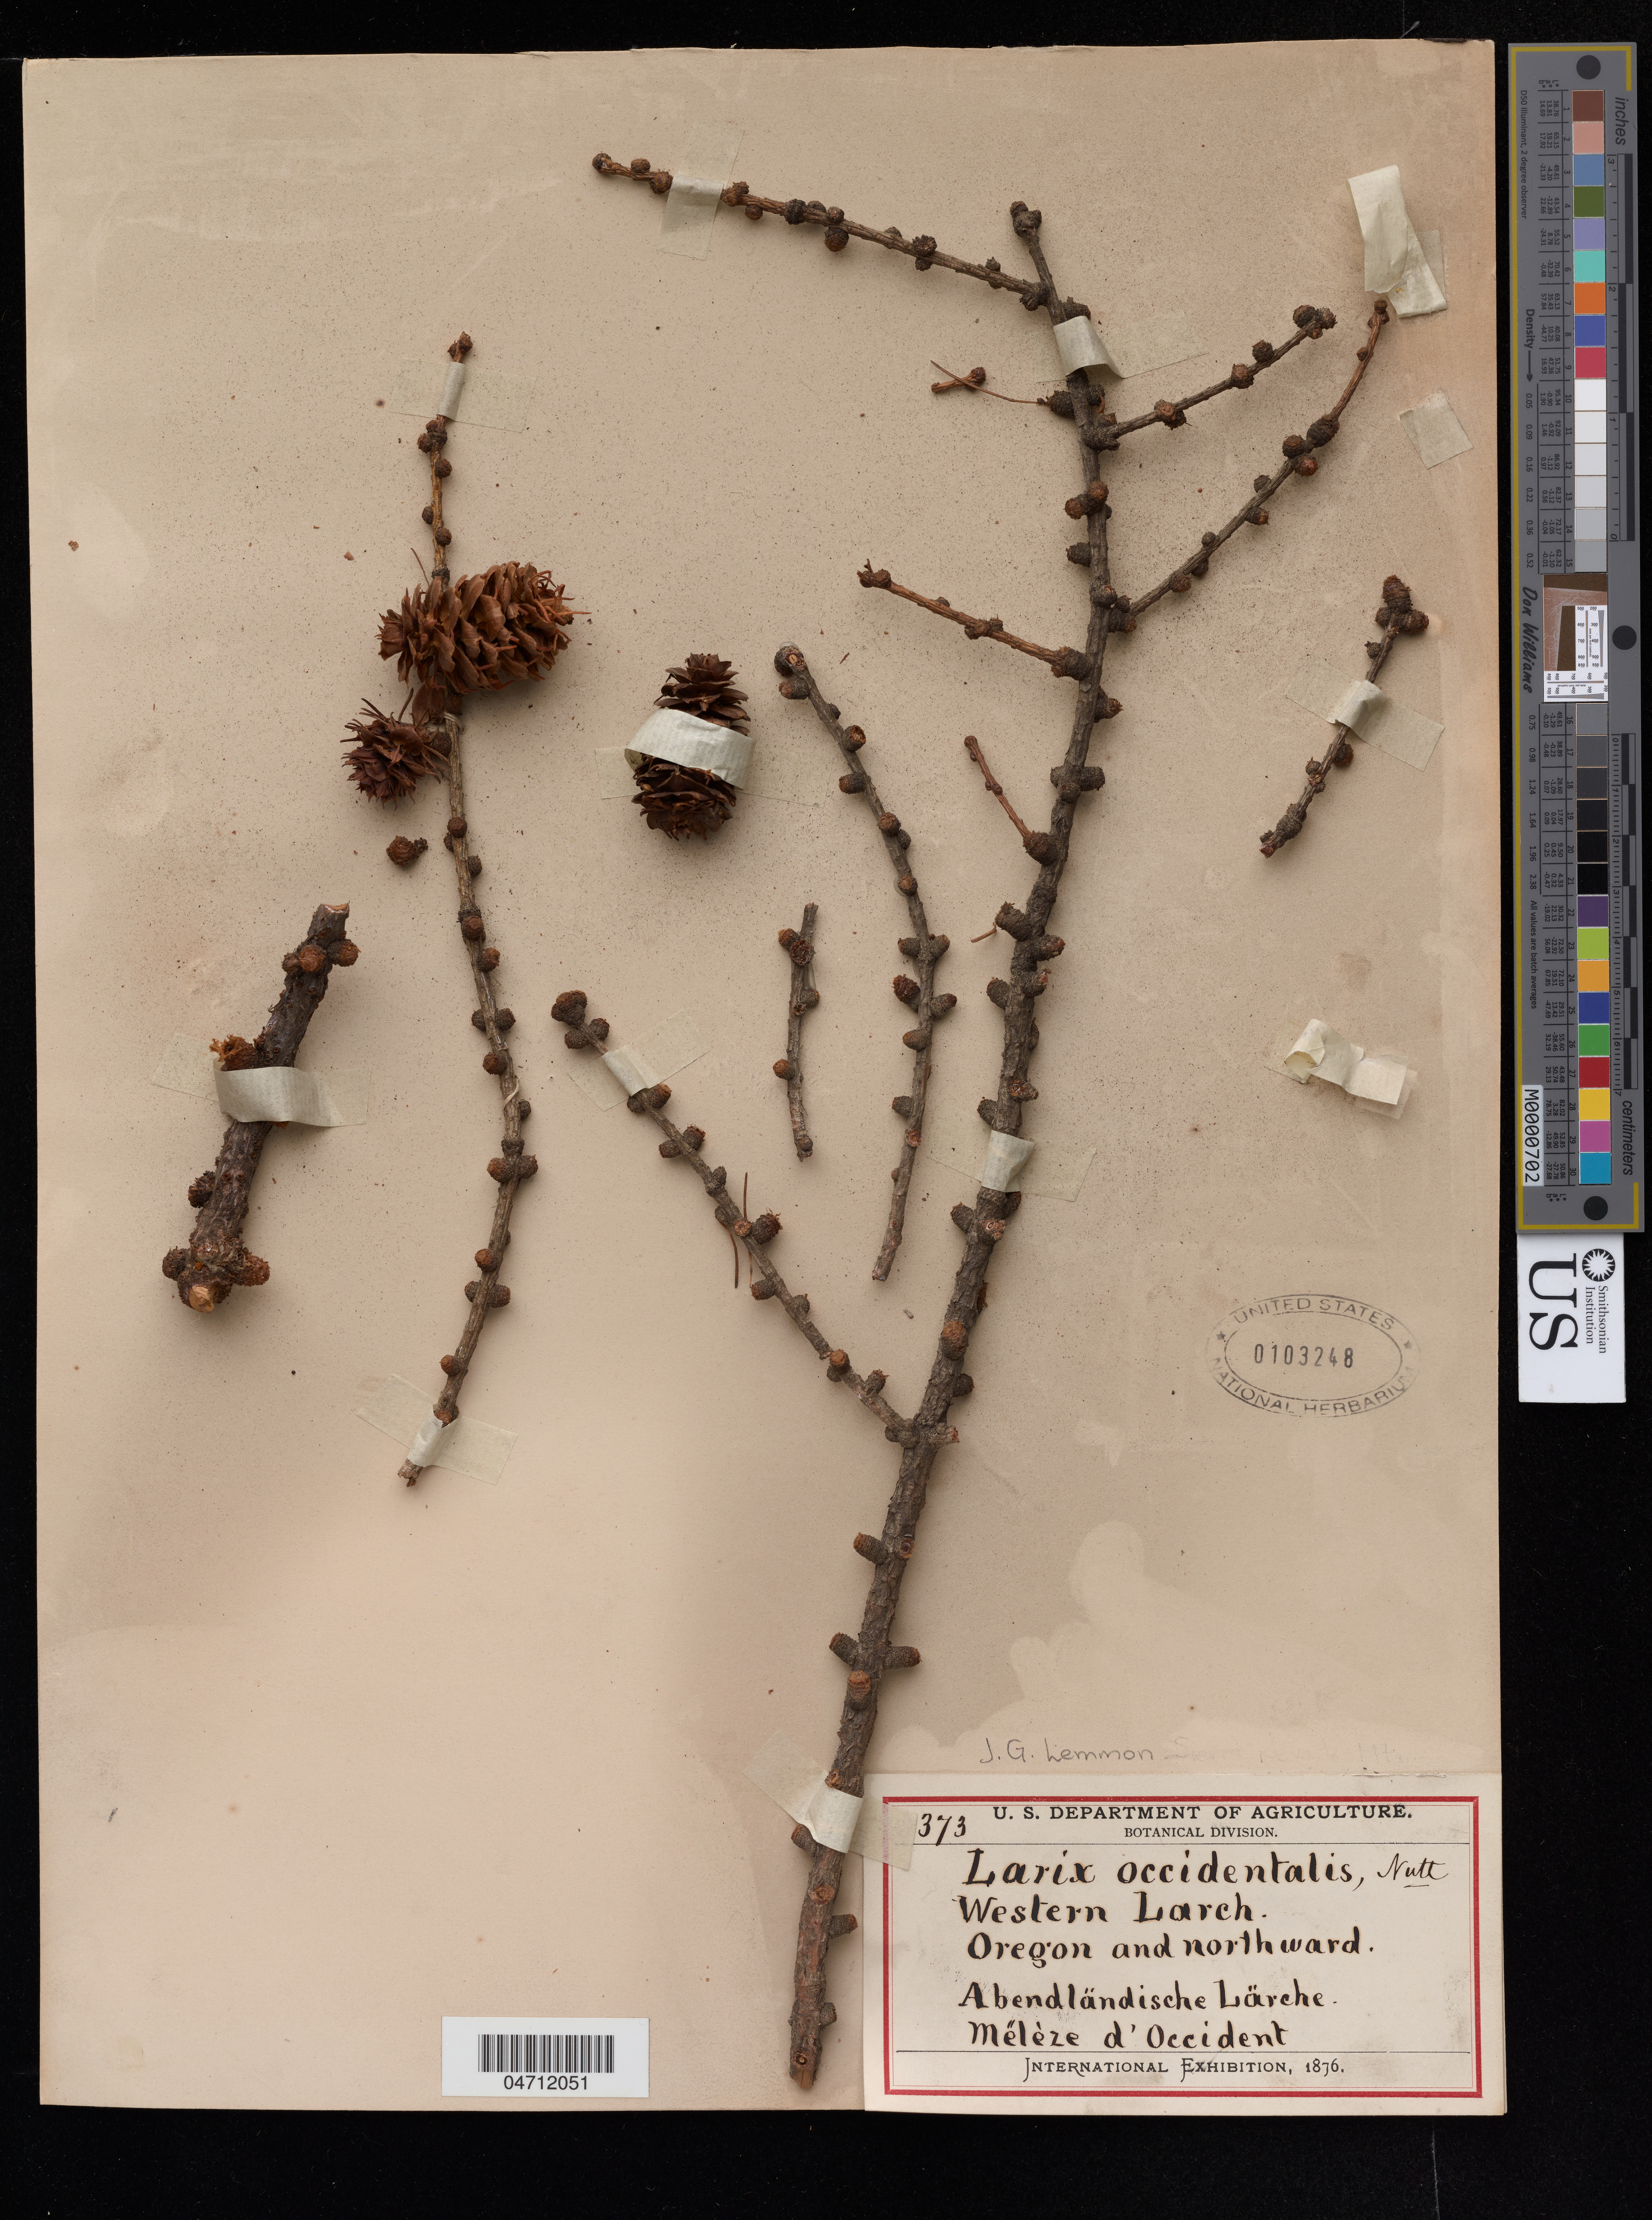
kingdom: Plantae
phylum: Tracheophyta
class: Pinopsida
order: Pinales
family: Pinaceae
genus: Larix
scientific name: Larix occidentalis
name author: Nutt.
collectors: J. G. Lemmon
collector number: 373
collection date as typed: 1875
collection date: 1875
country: United States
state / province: California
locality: Sierra Nevada Mountains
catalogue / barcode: US 103248